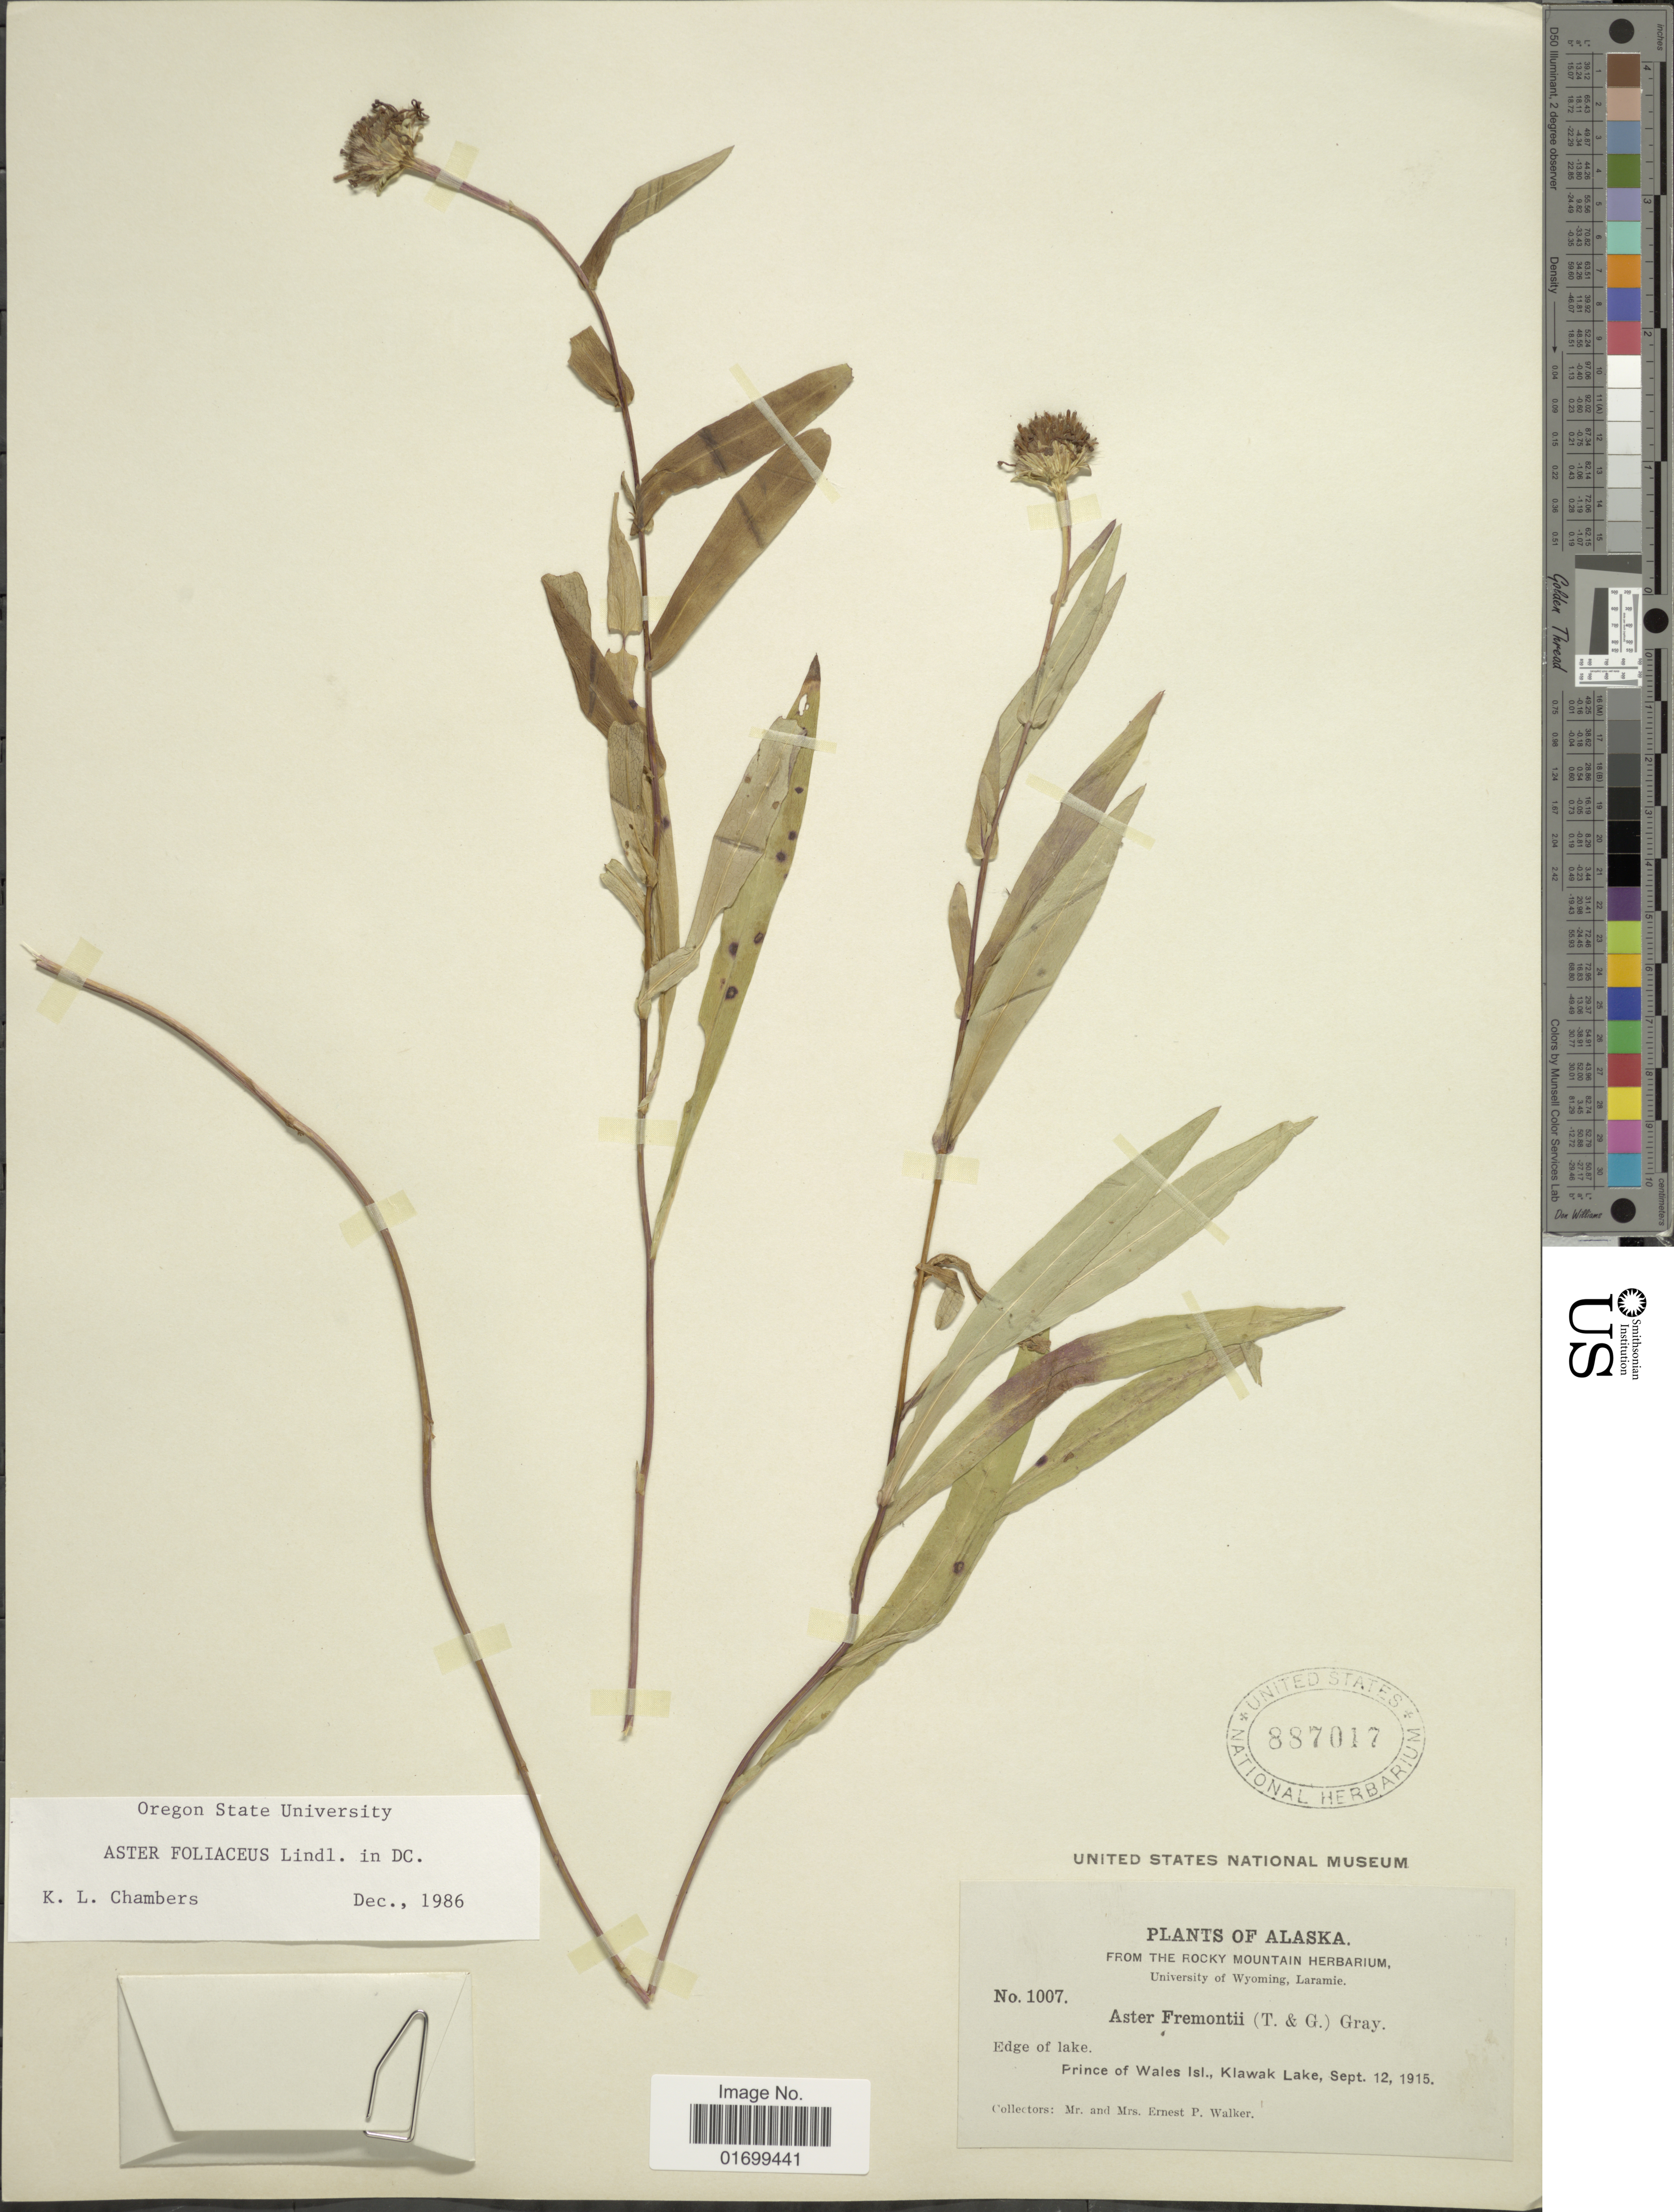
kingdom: Plantae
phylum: Tracheophyta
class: Magnoliopsida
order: Asterales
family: Asteraceae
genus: Symphyotrichum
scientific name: Symphyotrichum foliaceum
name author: (Lindl. ex DC.) G.L. Nesom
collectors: E. P. Walker & E. Walker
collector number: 1007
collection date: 1915-09-12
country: United States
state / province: Alaska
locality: Edge of lake, Prince of Wales Isl., Klawak Lake.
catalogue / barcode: US 887017